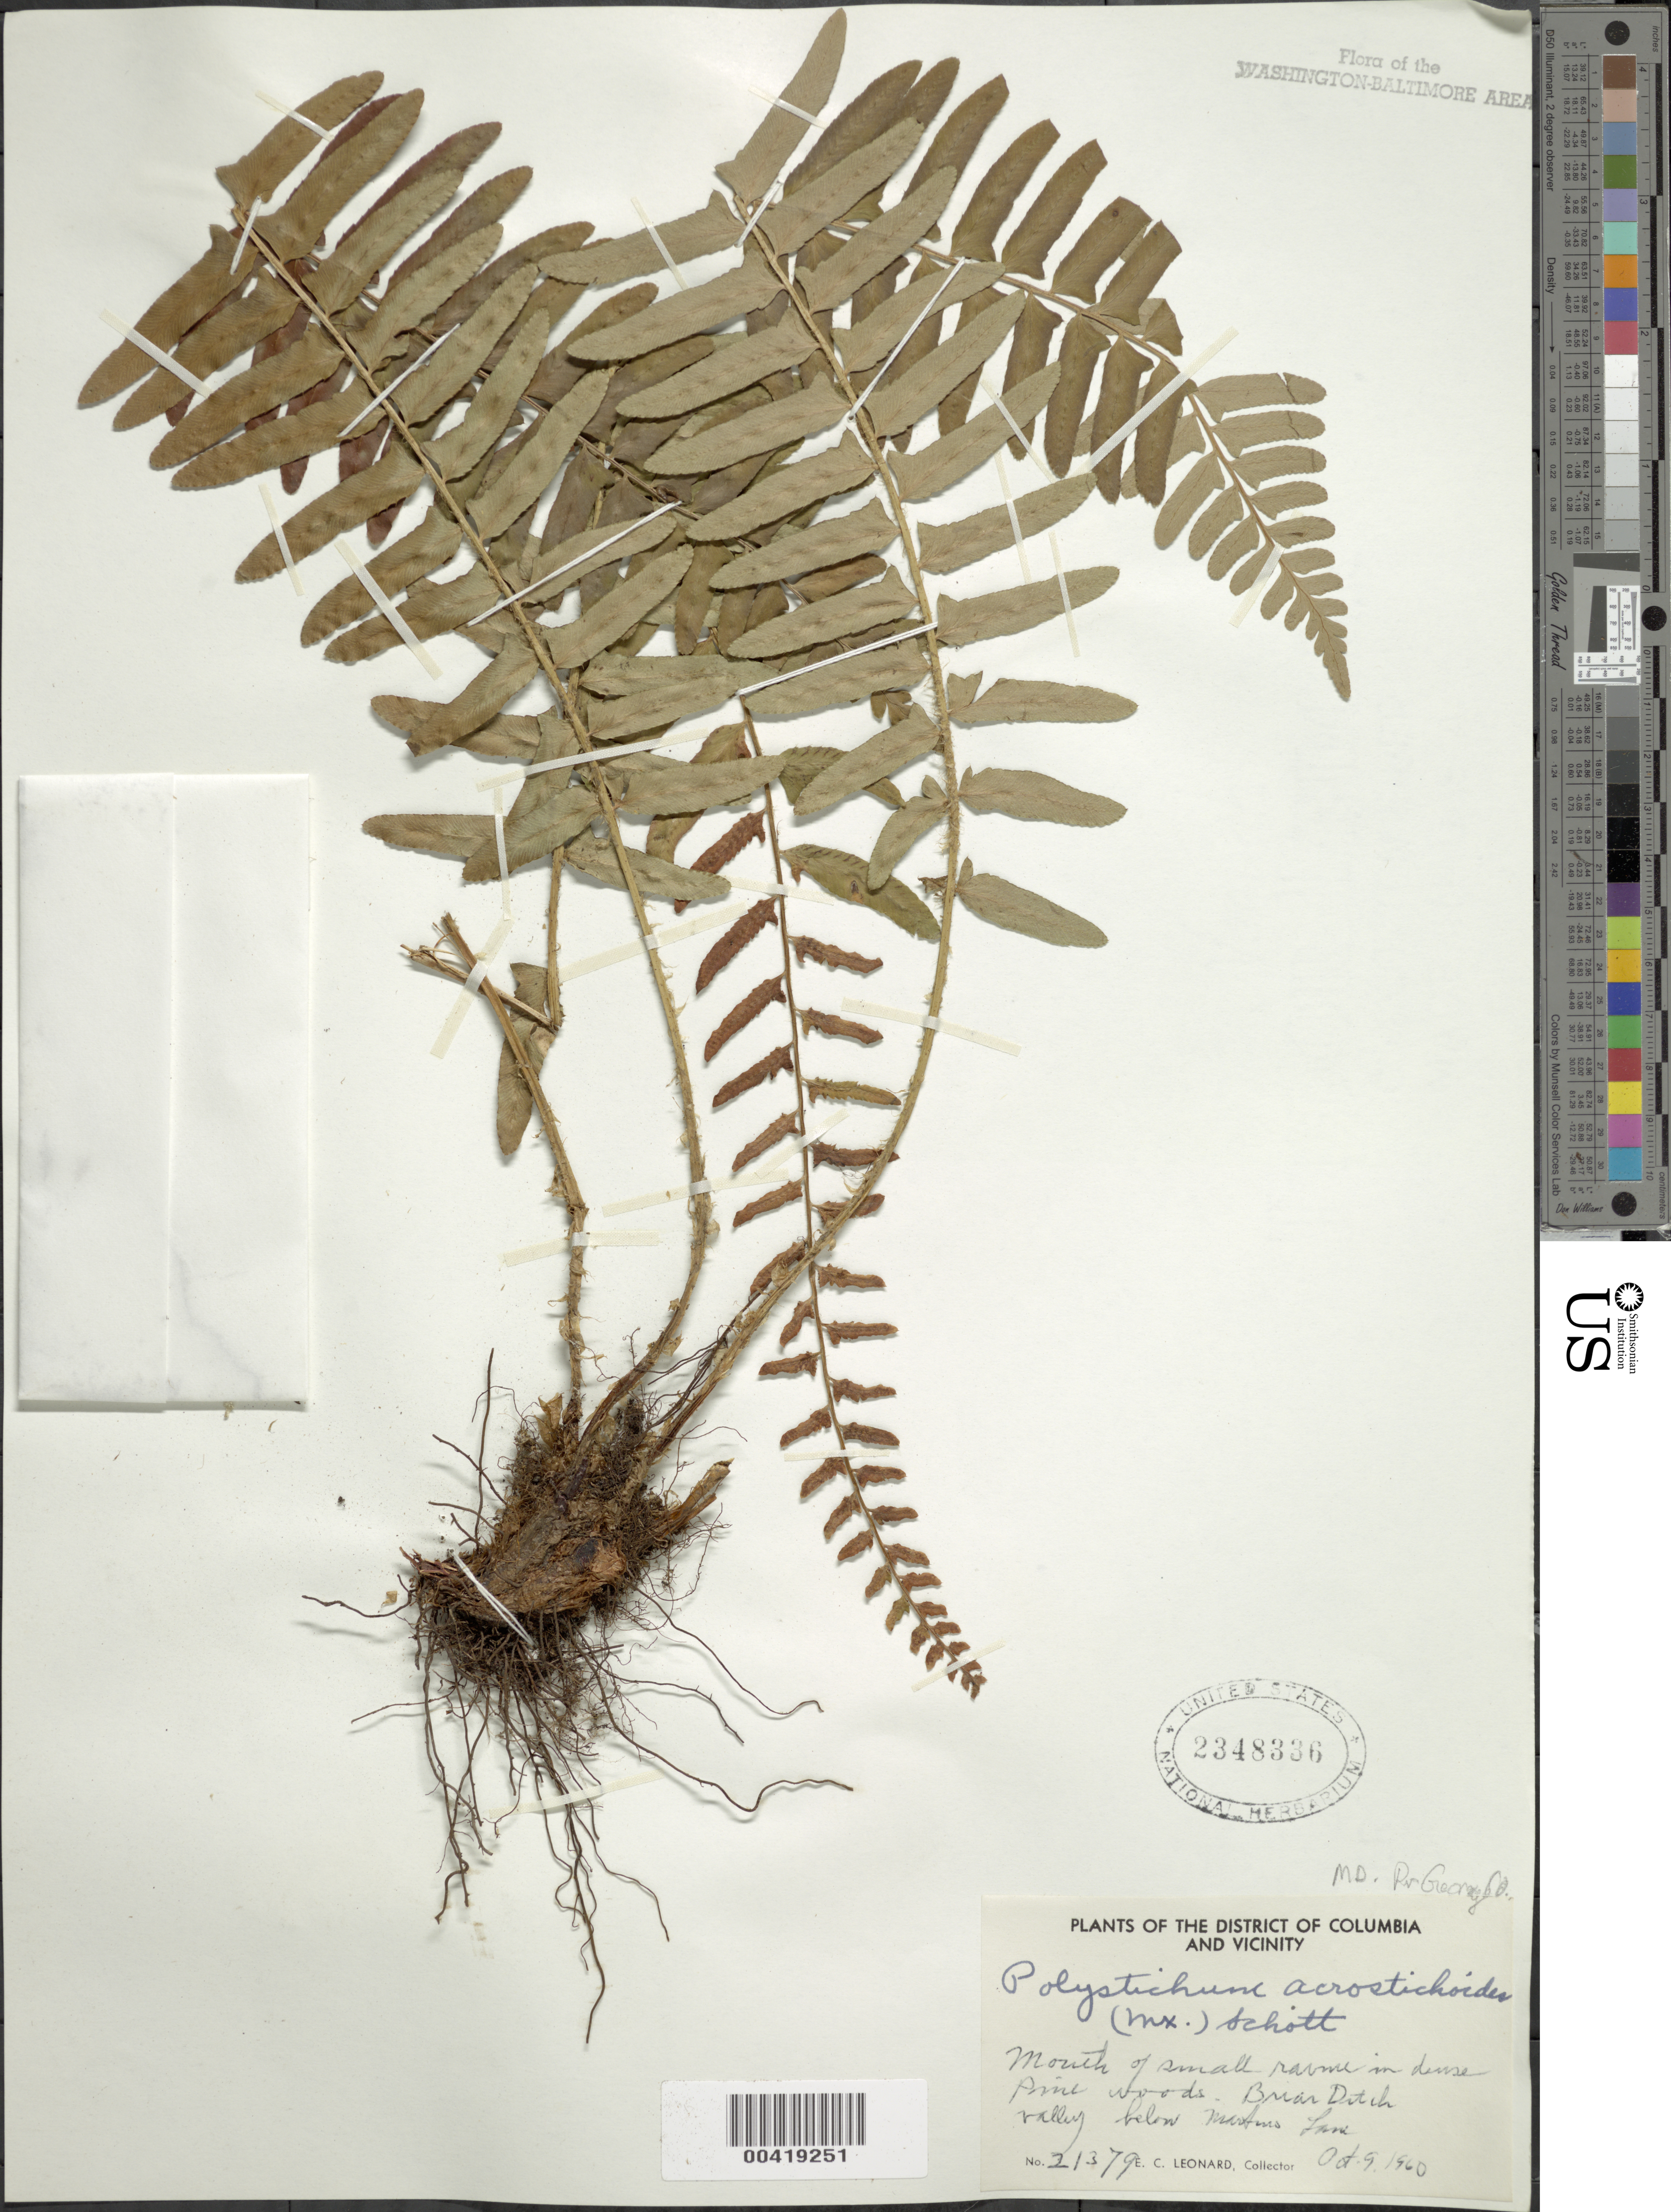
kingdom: Plantae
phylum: Tracheophyta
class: Polypodiopsida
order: Polypodiales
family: Dryopteridaceae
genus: Polystichum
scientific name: Polystichum acrostichoides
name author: (Michx.) Schott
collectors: E. C. Leonard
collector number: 21379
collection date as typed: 09 Oct 1960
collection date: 1960-10-09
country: United States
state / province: Maryland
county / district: Prince George's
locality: Briar Ditch, below Martins Lane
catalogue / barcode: US 2348336